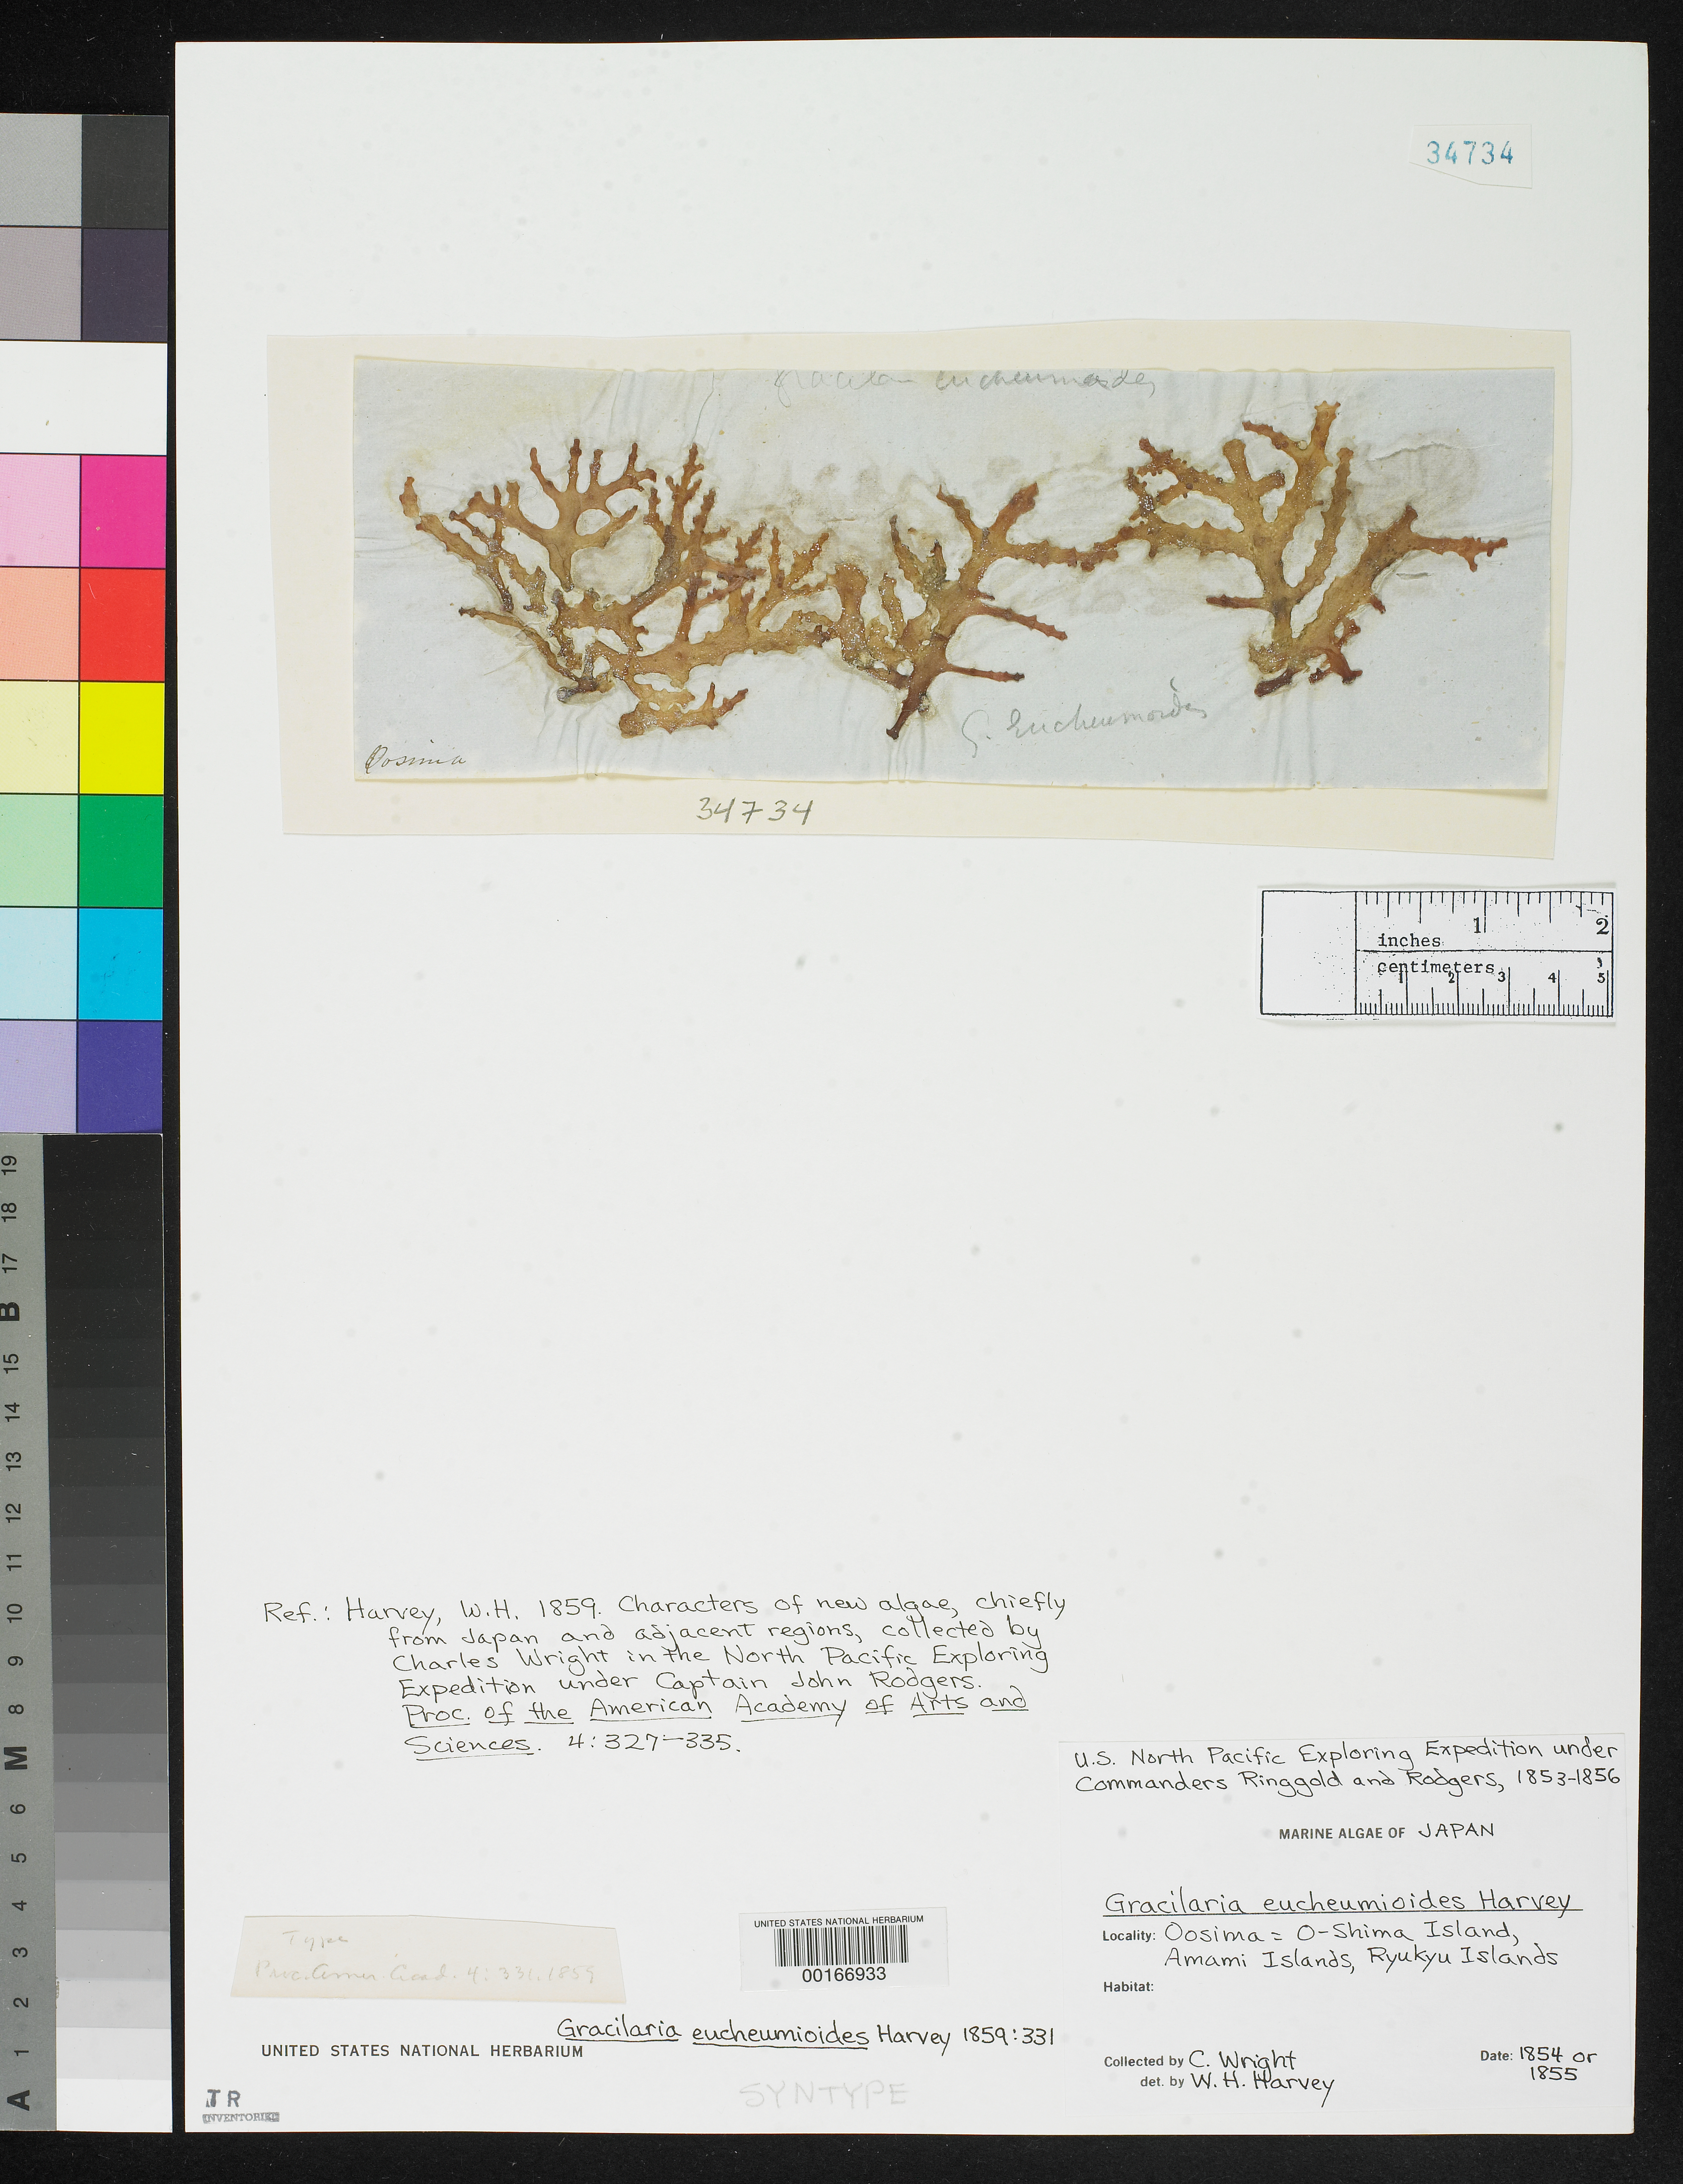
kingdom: Plantae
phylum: Rhodophyta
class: Florideophyceae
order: Gracilariales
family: Gracilariaceae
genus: Gracilaria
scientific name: Gracilaria eucheumioides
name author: Harv.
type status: Syntype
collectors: C. Wright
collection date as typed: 1854 or -- --- 1855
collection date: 1854 or 1855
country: Japan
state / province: Kagosima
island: Amami Oshima (Oosima)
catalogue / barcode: US 34734